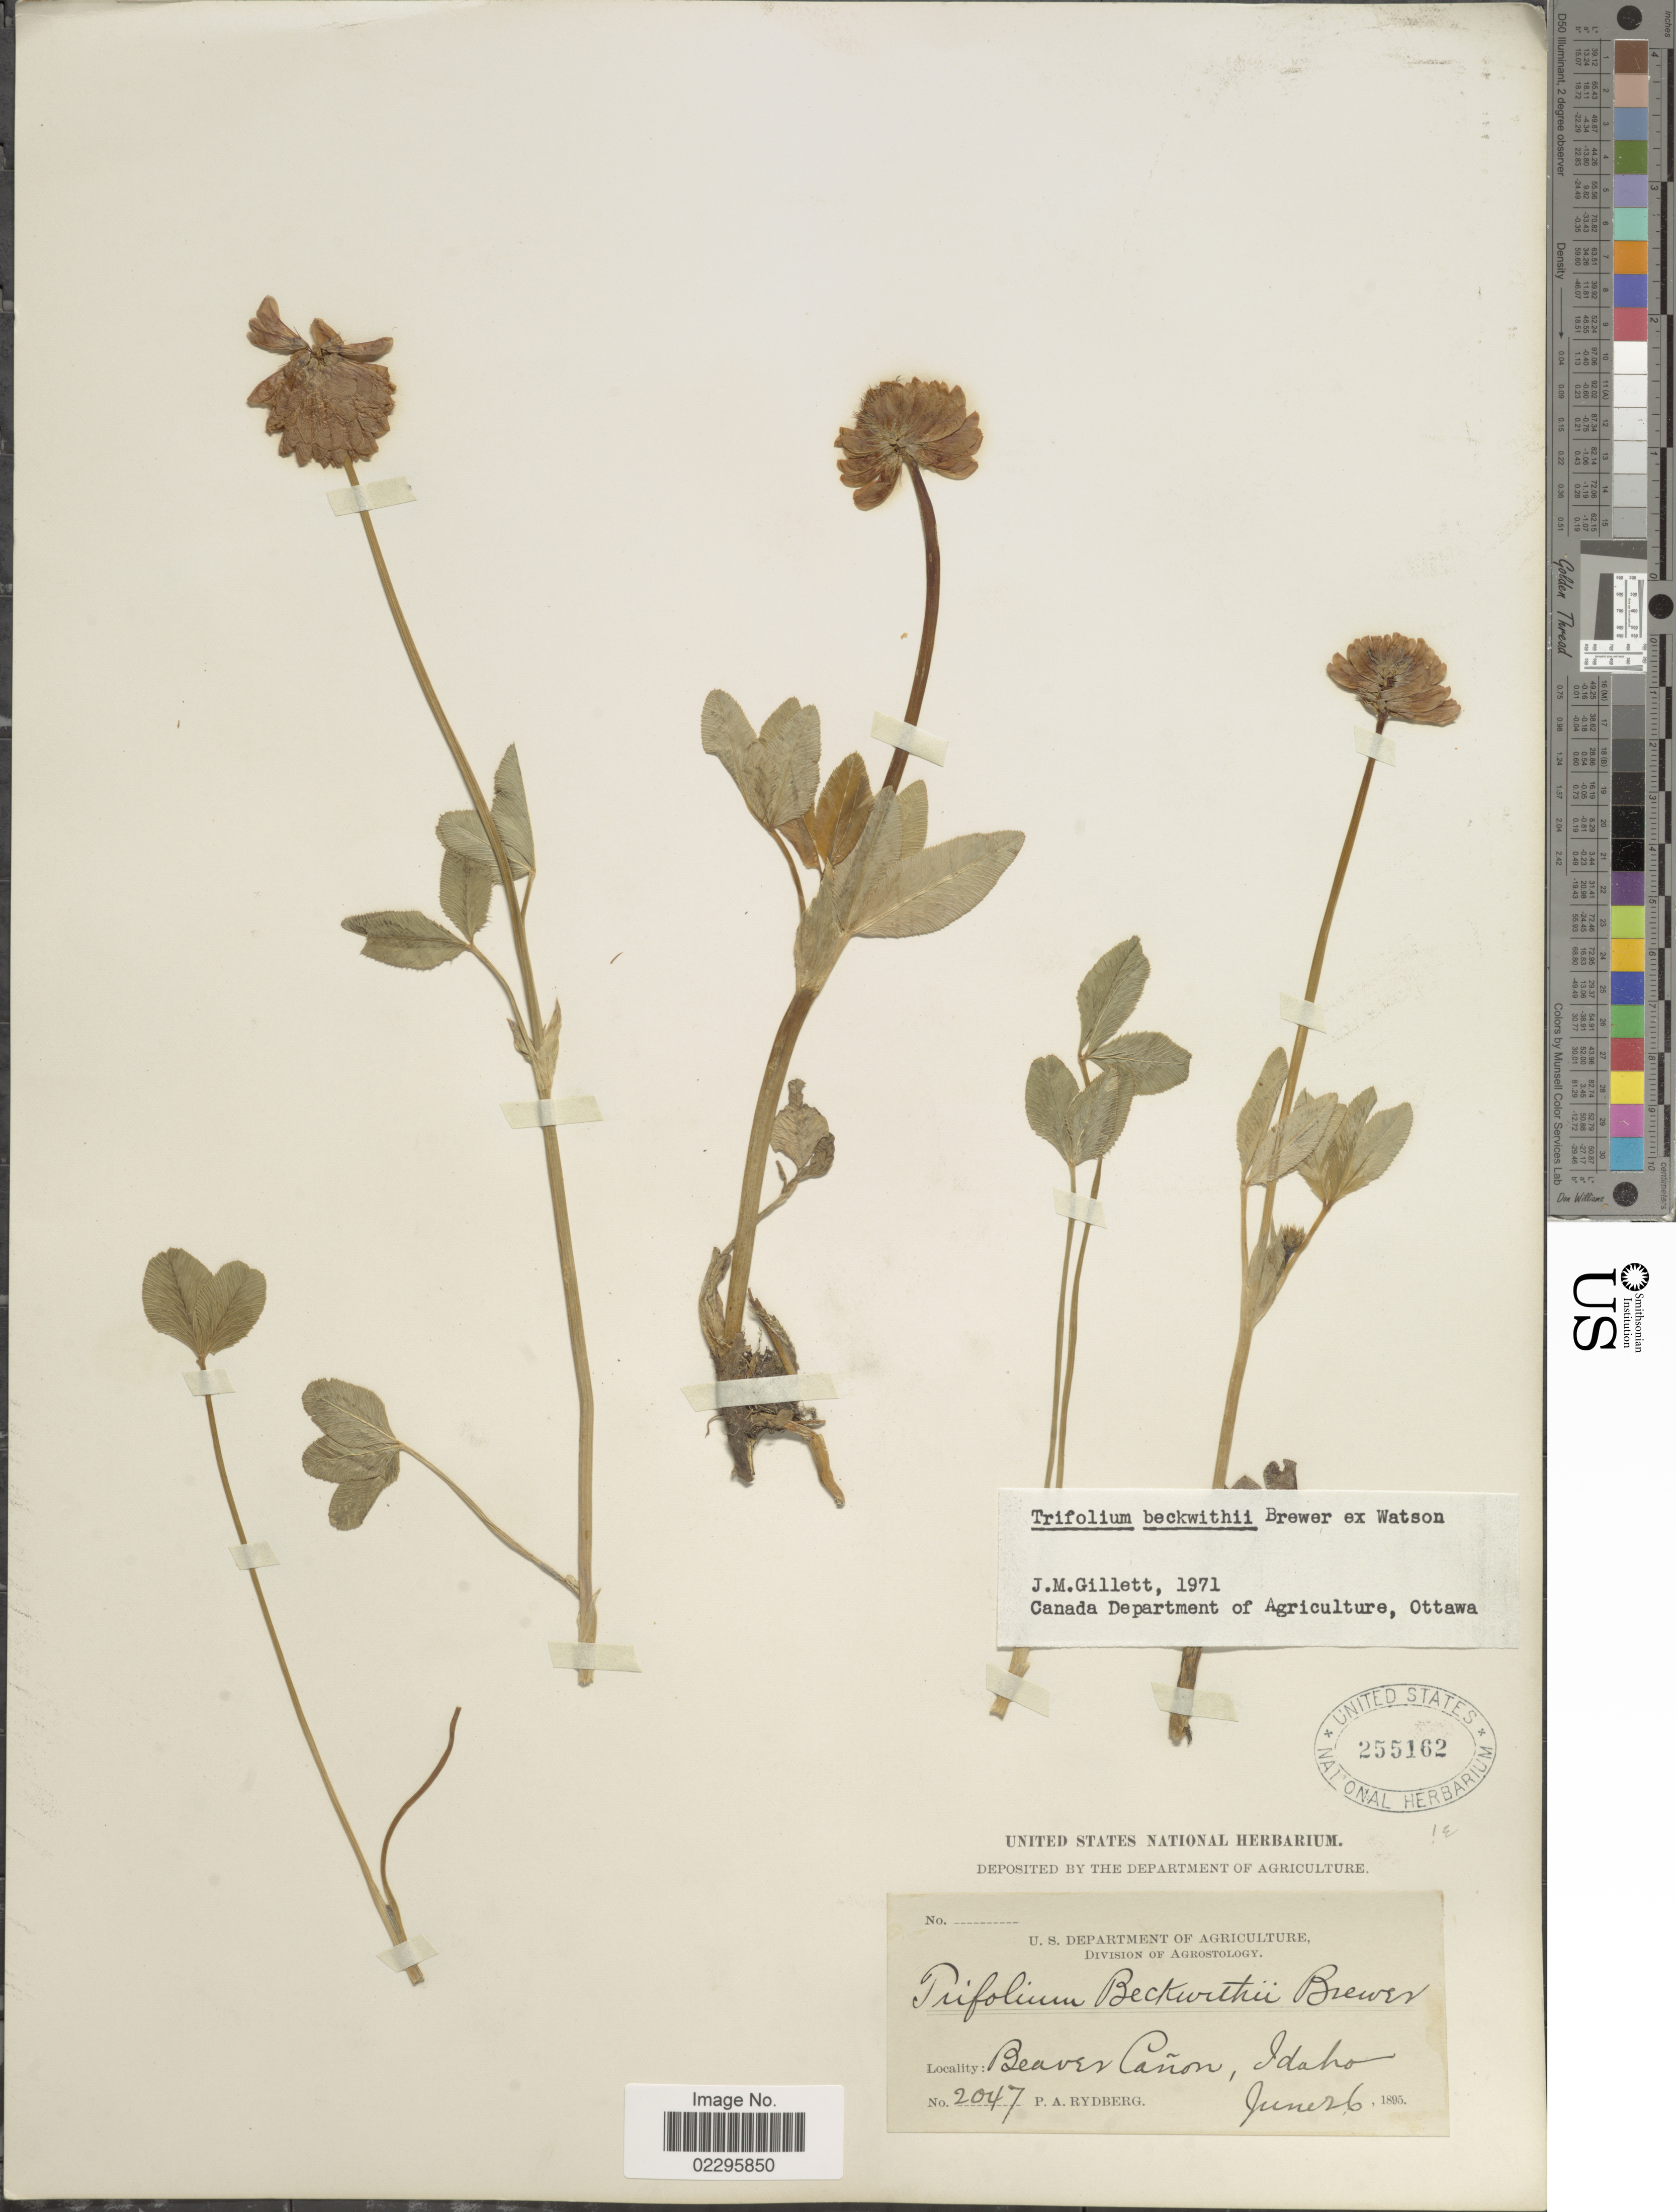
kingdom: Plantae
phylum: Tracheophyta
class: Magnoliopsida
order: Fabales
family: Fabaceae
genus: Trifolium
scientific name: Trifolium beckwithii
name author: S. Watson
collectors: P. A. Rydberg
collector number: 2047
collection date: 1895-06-26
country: United States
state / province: Idaho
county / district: Nez Perce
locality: Beaver Cañon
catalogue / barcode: US 255162